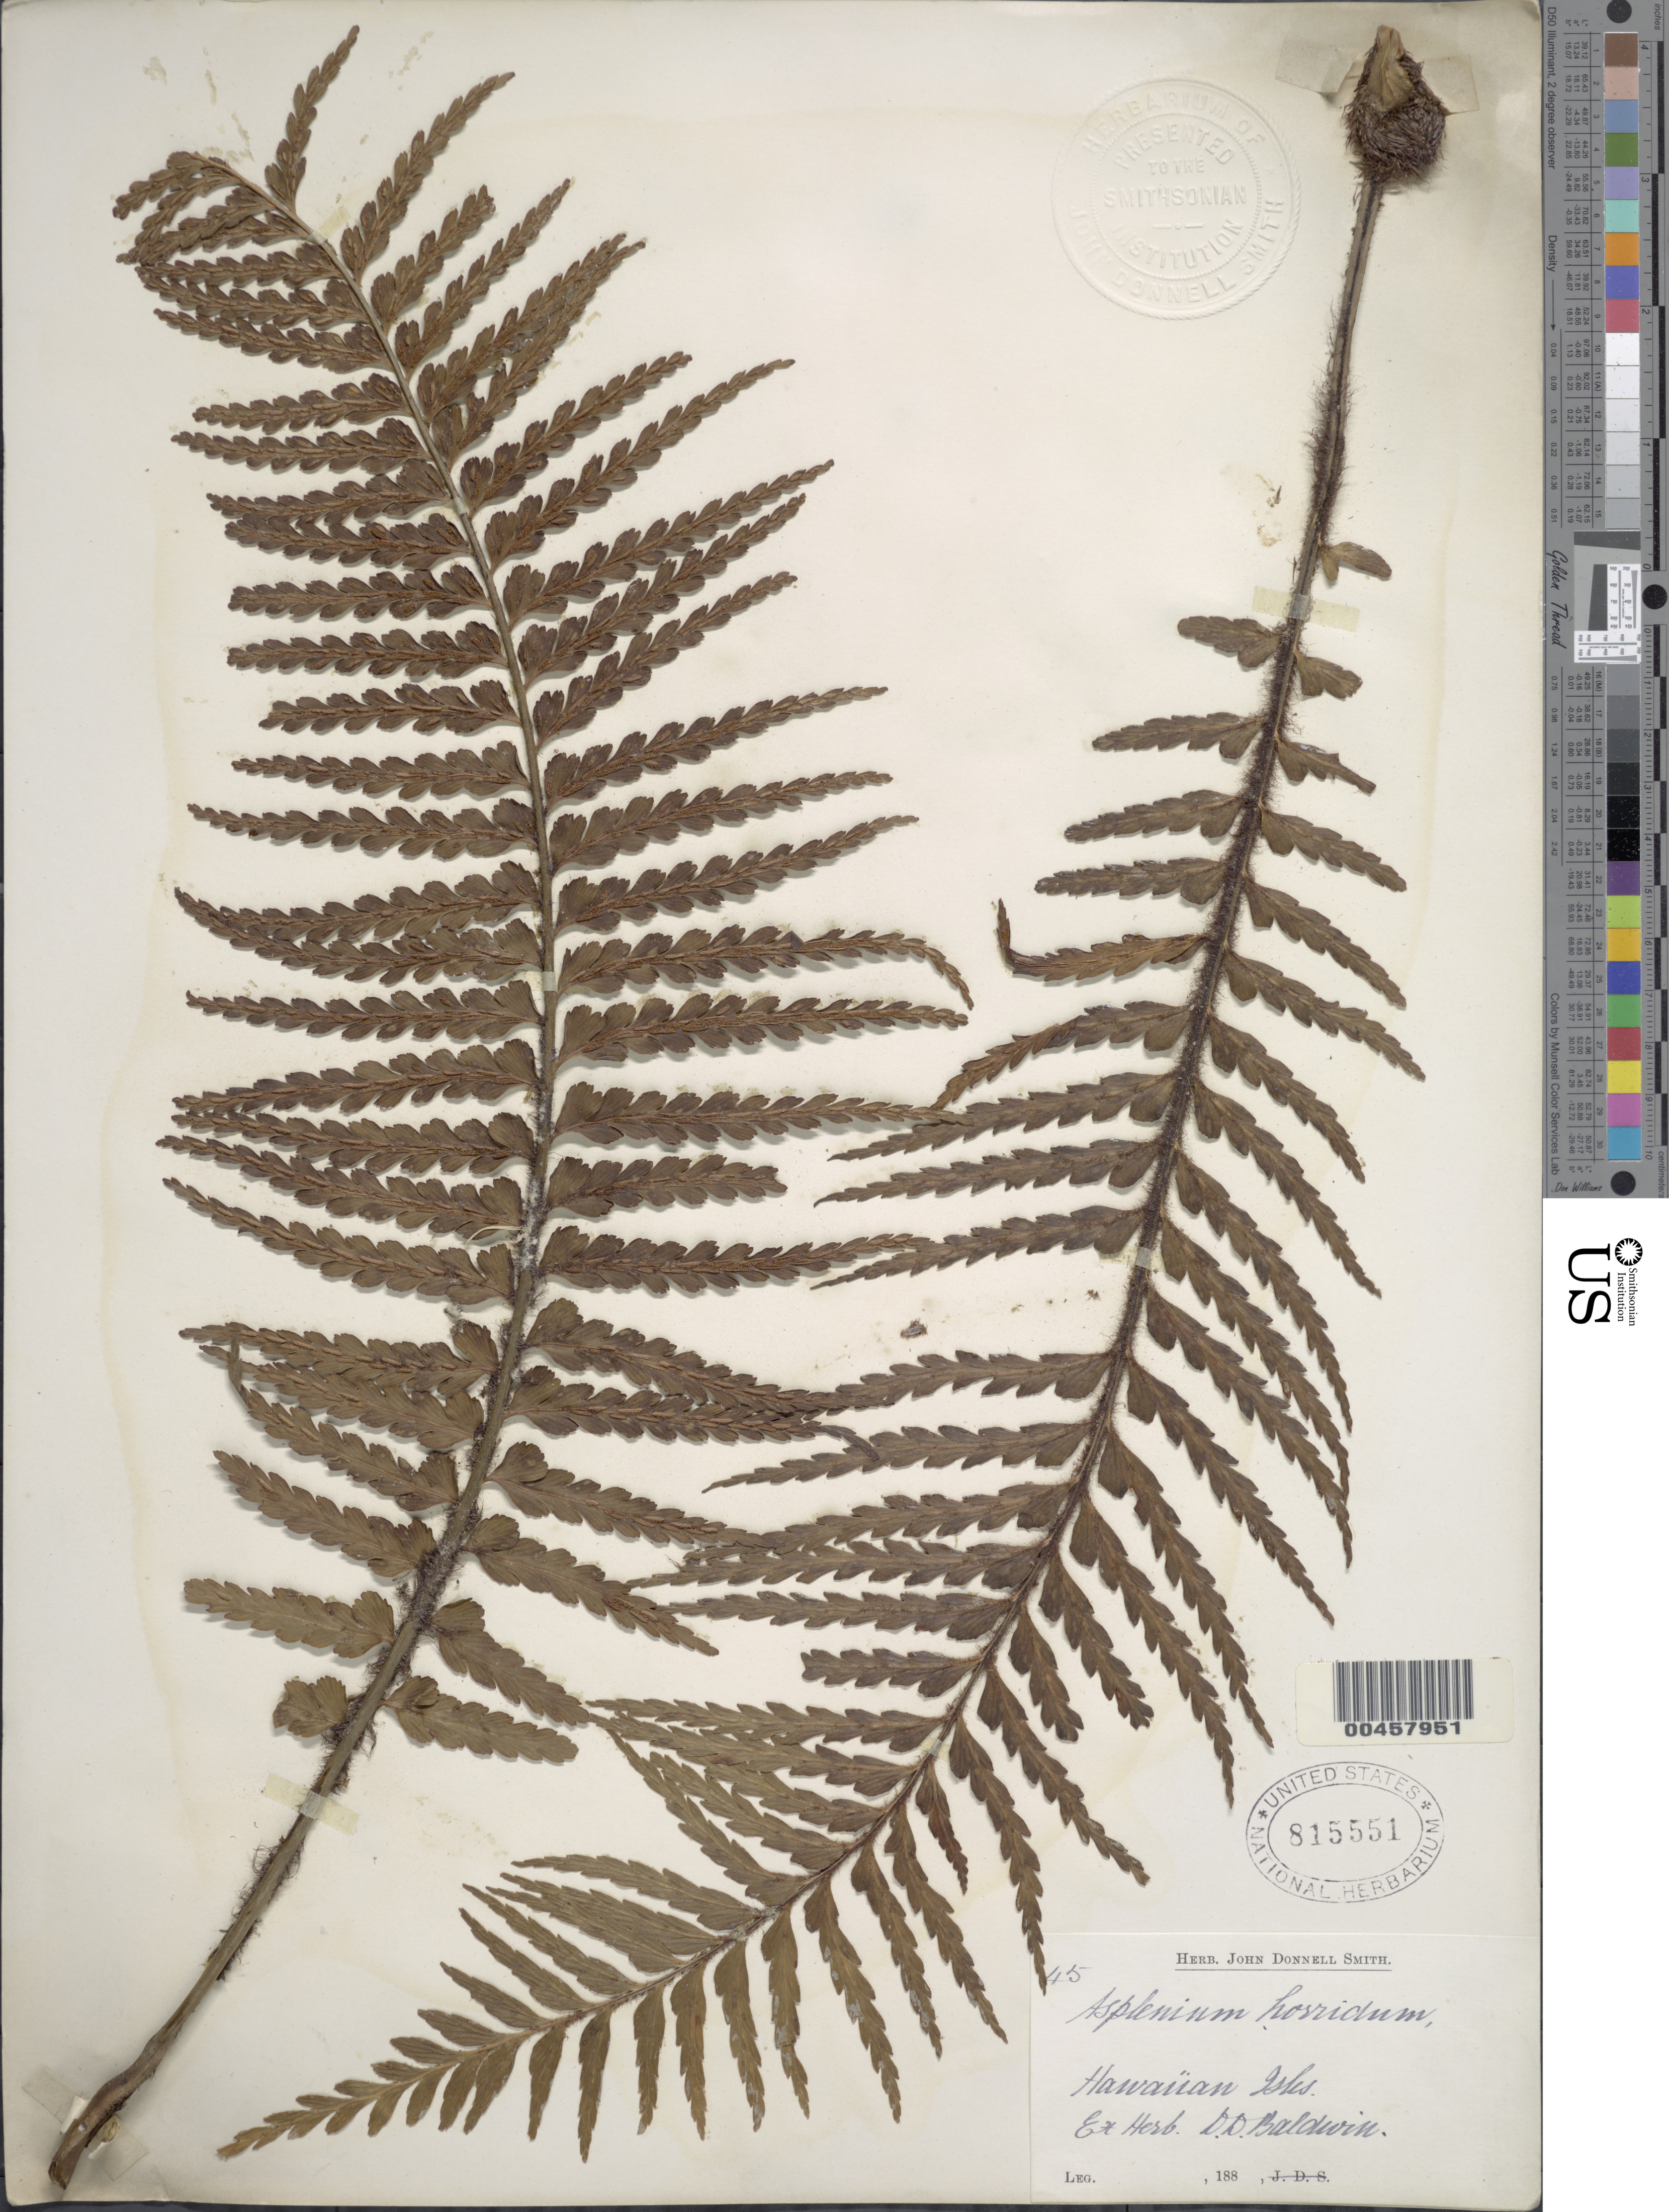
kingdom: Plantae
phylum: Tracheophyta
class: Polypodiopsida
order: Polypodiales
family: Aspleniaceae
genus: Asplenium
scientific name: Asplenium horridum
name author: Kaulf.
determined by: Salgado, A. E.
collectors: D. Baldwin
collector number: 45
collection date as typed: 188-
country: United States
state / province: Hawaii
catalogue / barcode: US 815551